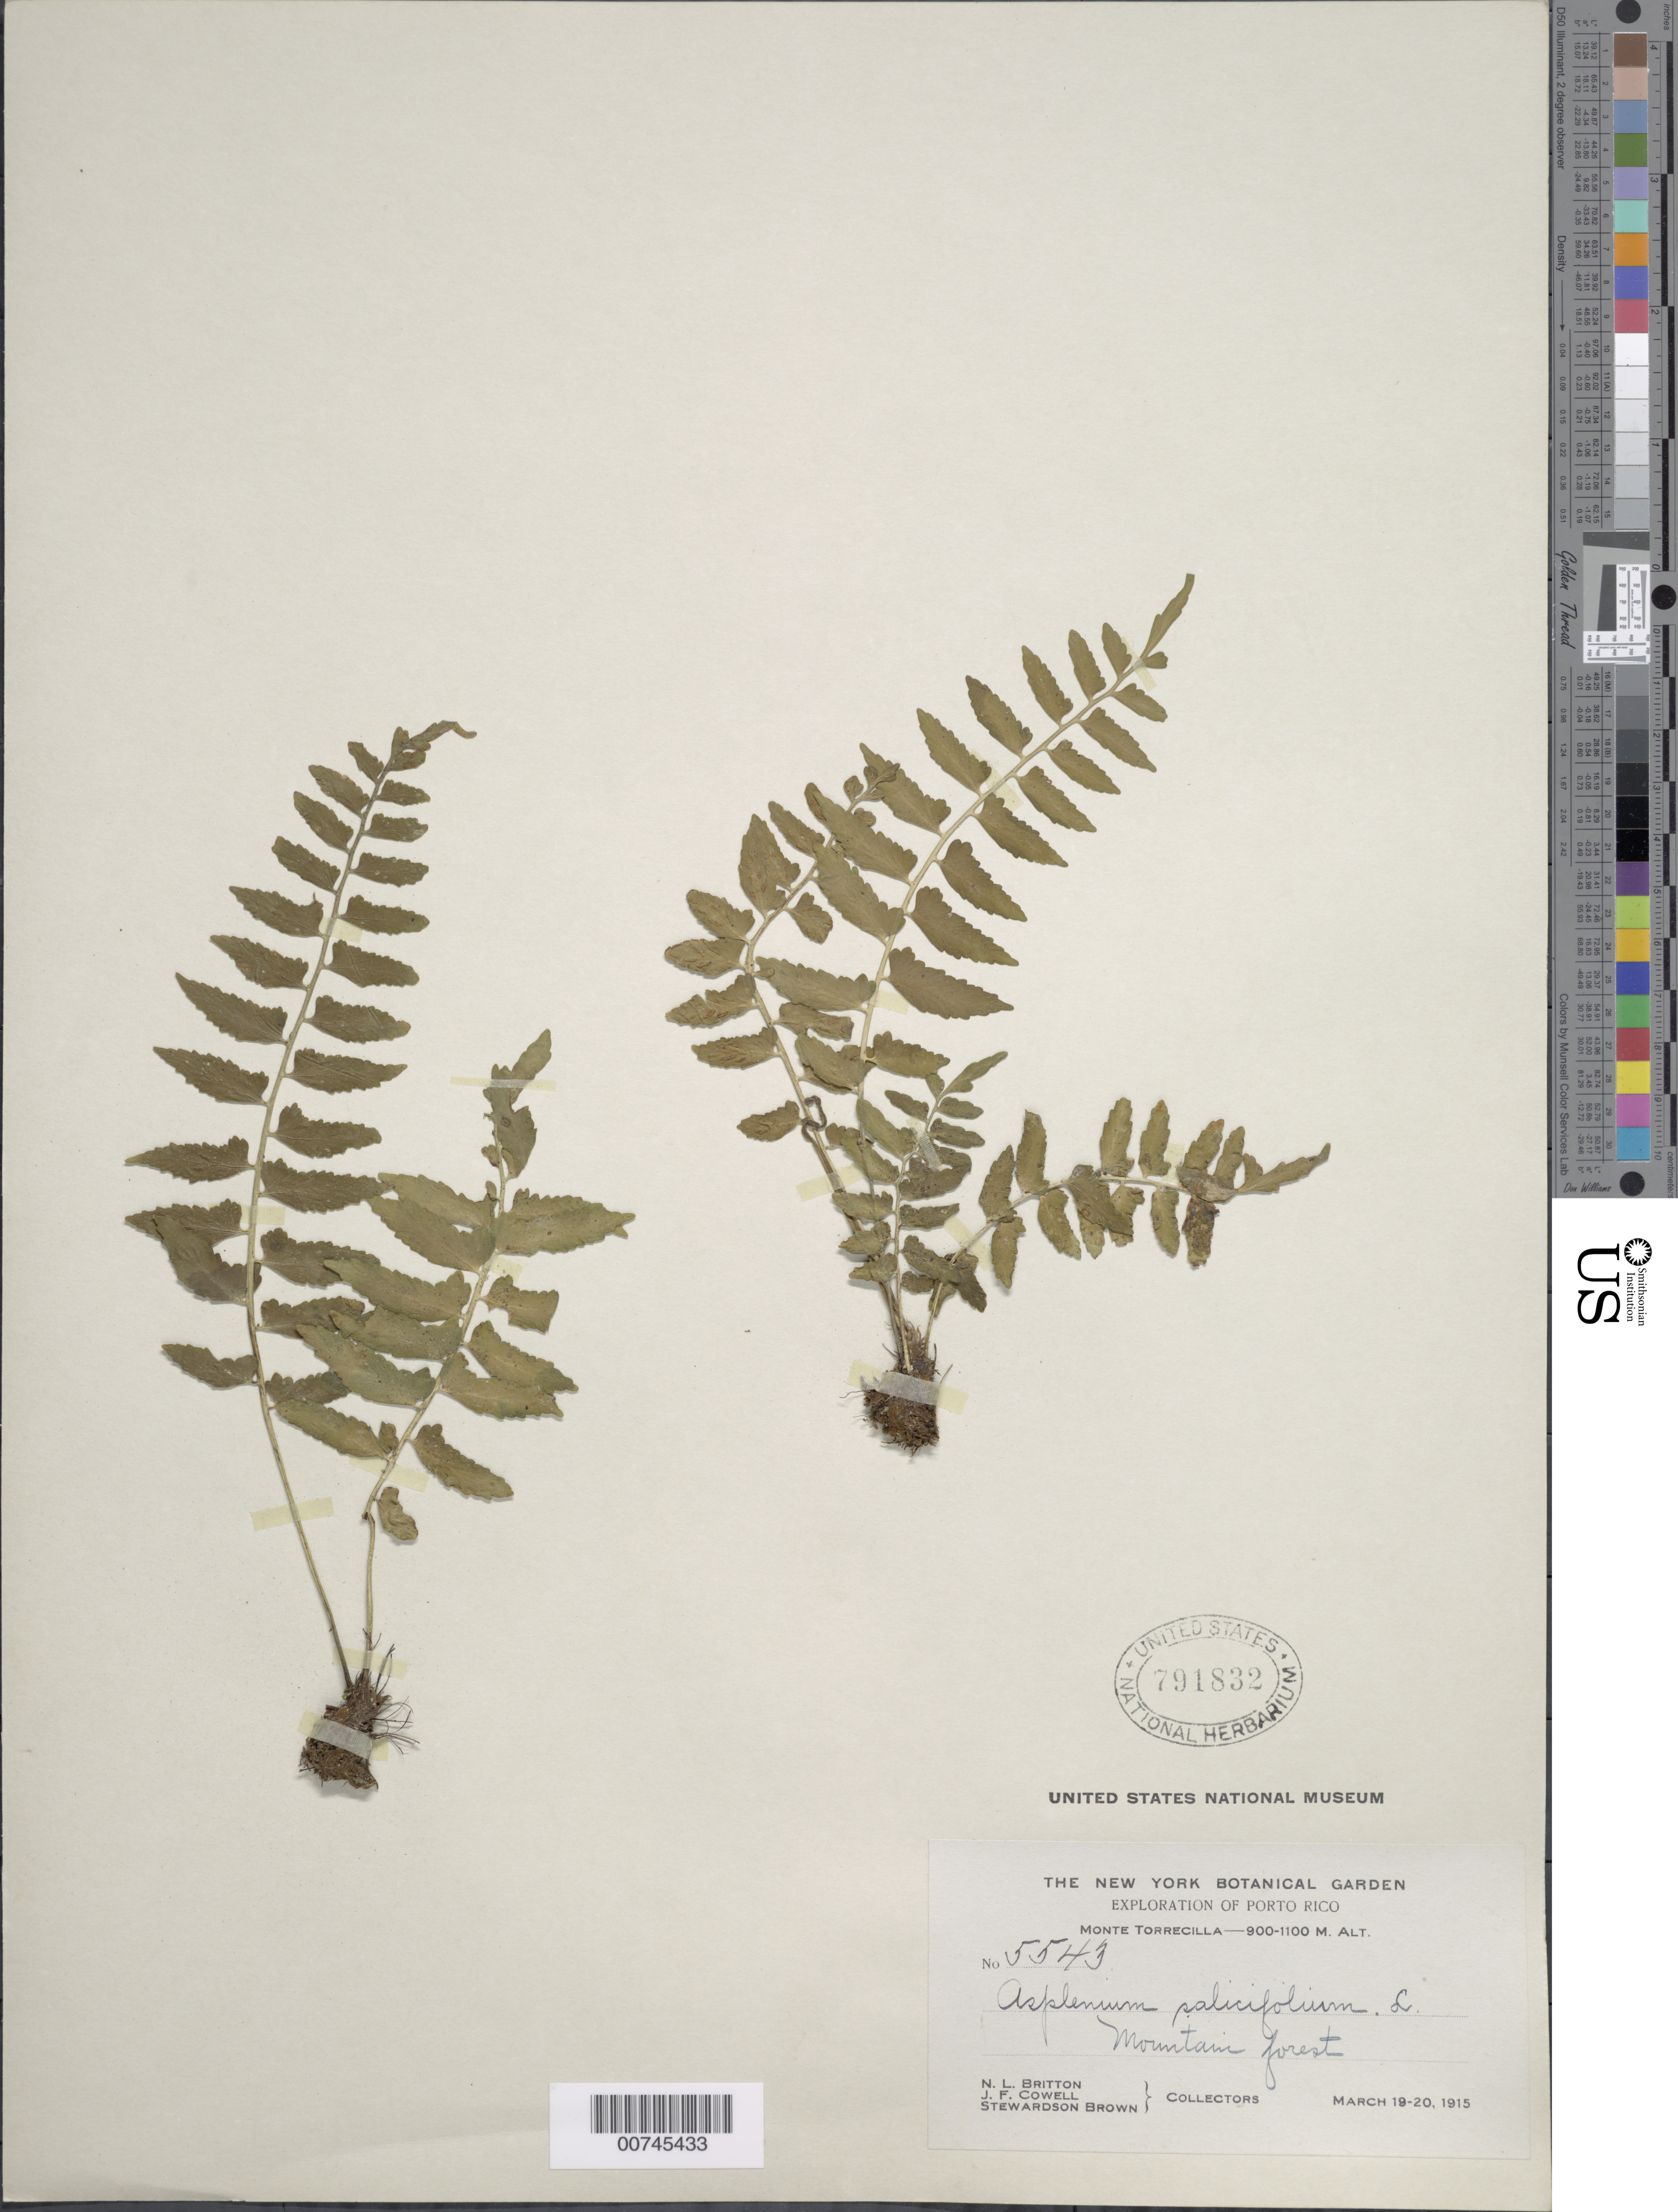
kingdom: Plantae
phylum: Tracheophyta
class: Polypodiopsida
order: Polypodiales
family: Aspleniaceae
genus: Asplenium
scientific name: Asplenium auriculatum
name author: Sw.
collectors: N. Britton, J. F. Cowell & S. Brown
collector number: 5543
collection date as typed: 19 Mar 1915 to 20 Mar 1915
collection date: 1915-03-19/1915-03-20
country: Puerto Rico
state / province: Barranquitas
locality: Monte Torrecilla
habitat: Mountain forest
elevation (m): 900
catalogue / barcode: US 791832